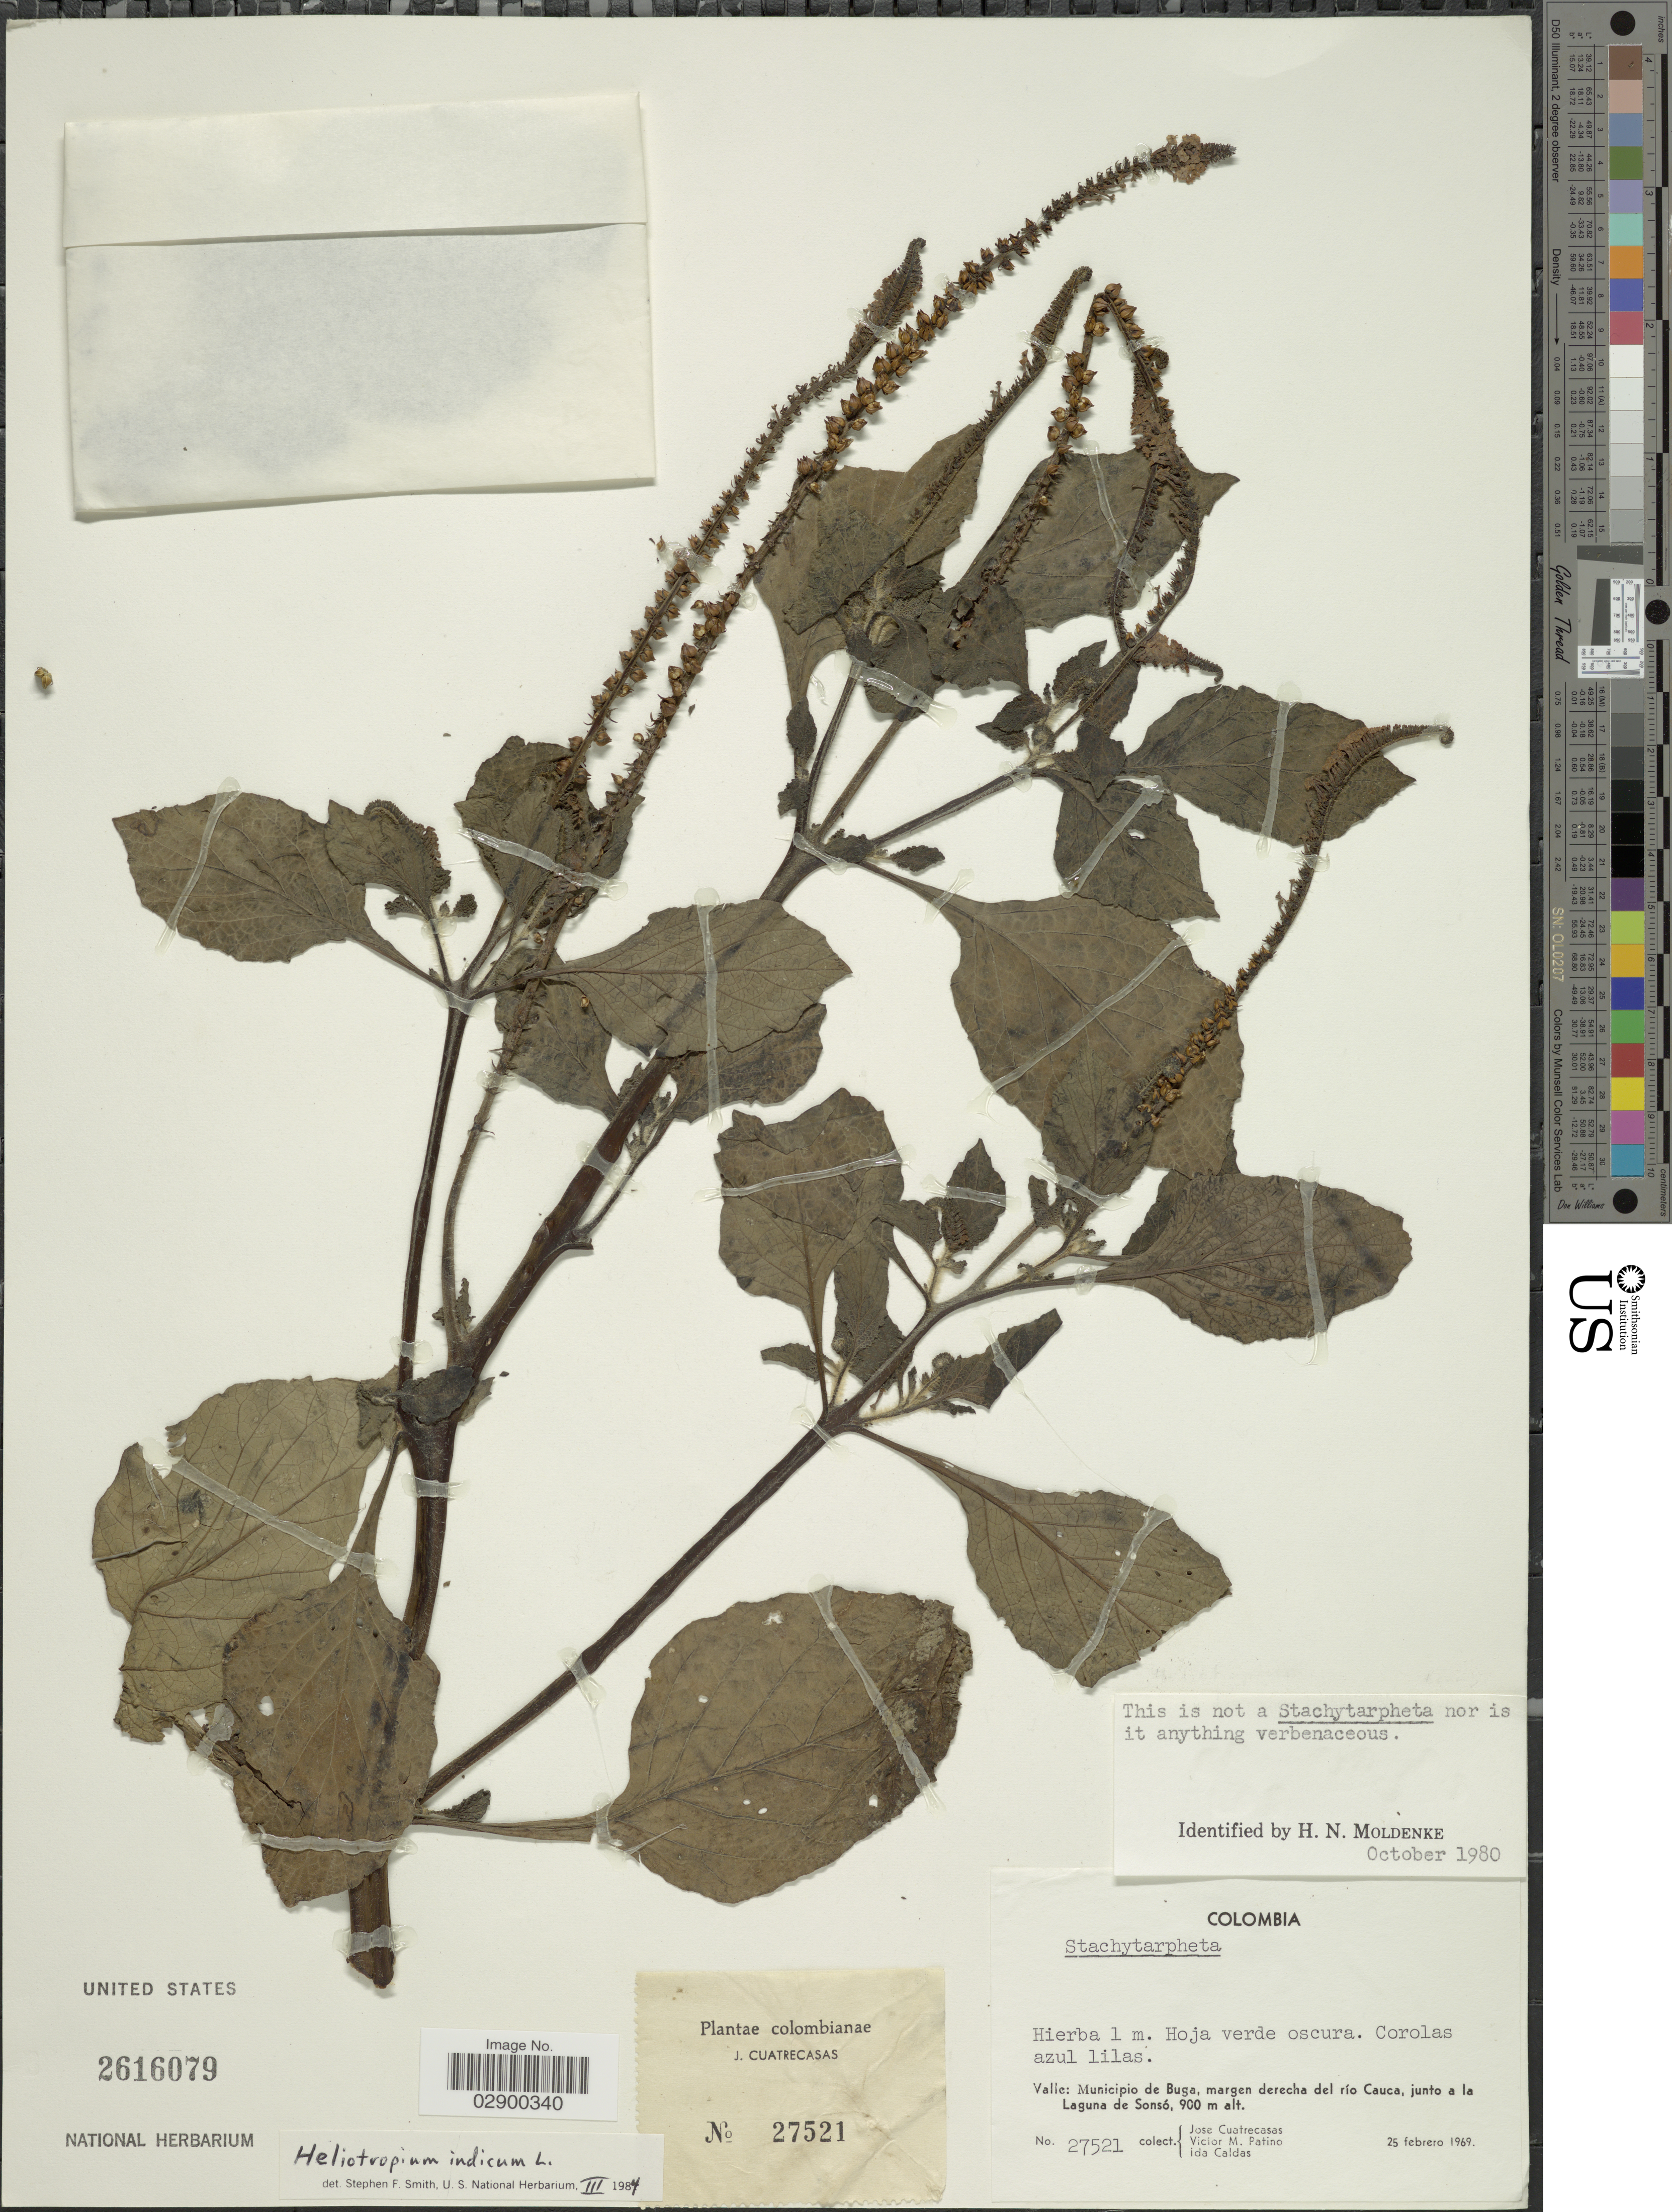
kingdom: Plantae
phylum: Tracheophyta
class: Magnoliopsida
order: Boraginales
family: Heliotropiaceae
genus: Heliotropium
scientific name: Heliotropium indicum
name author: L.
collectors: J. Cuatrecasas, V. M. Patiño & I. Caldas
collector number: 27521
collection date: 1969-02-25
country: Colombia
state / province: Valle del Cauca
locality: Valle, Municipio de Buga, margen derecha del río Cauca, junto a la Laguna de Sonsó.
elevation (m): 900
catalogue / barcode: US 2616079